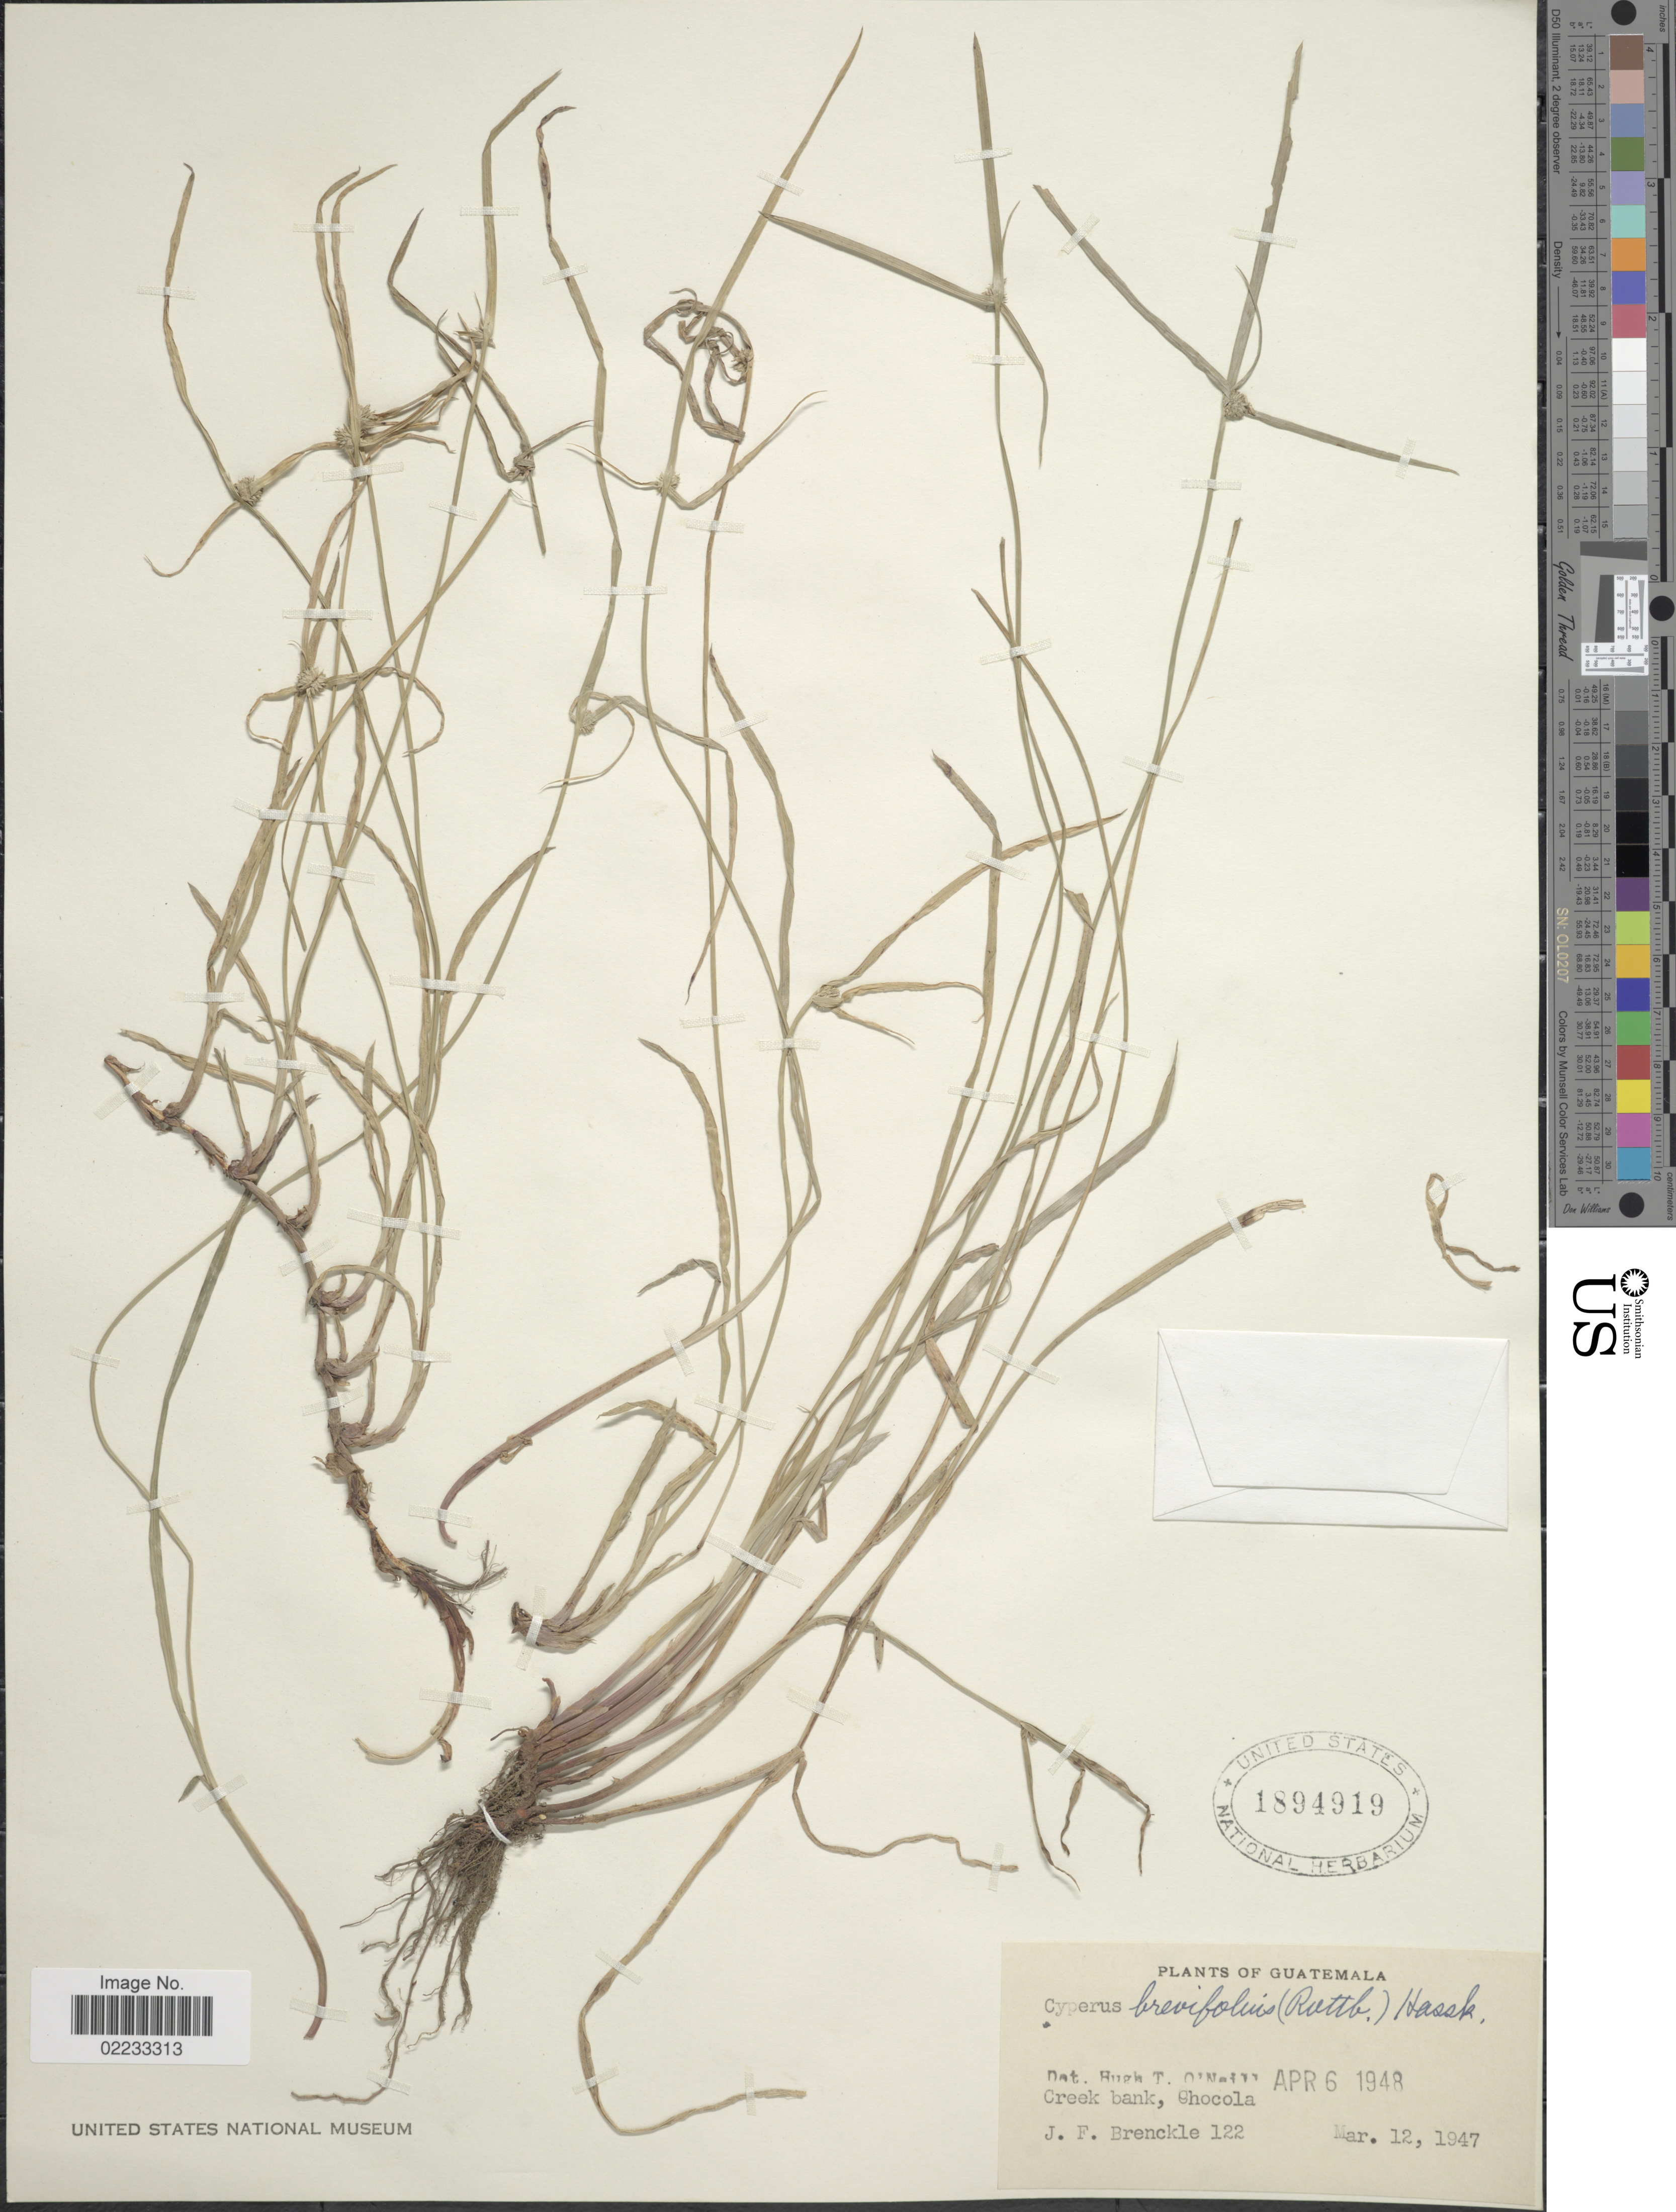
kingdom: Plantae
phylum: Tracheophyta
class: Liliopsida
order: Poales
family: Cyperaceae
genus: Cyperus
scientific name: Cyperus brevifolius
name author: (Rottb.) Hassk.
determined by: Strong, M. T., (US), Smithsonian Institution - National Museum of Natural History (UNITED STATES)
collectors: J. Brenckle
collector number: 122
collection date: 1947-03-12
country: Guatemala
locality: Creek bank, Chocola.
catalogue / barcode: US 1894919